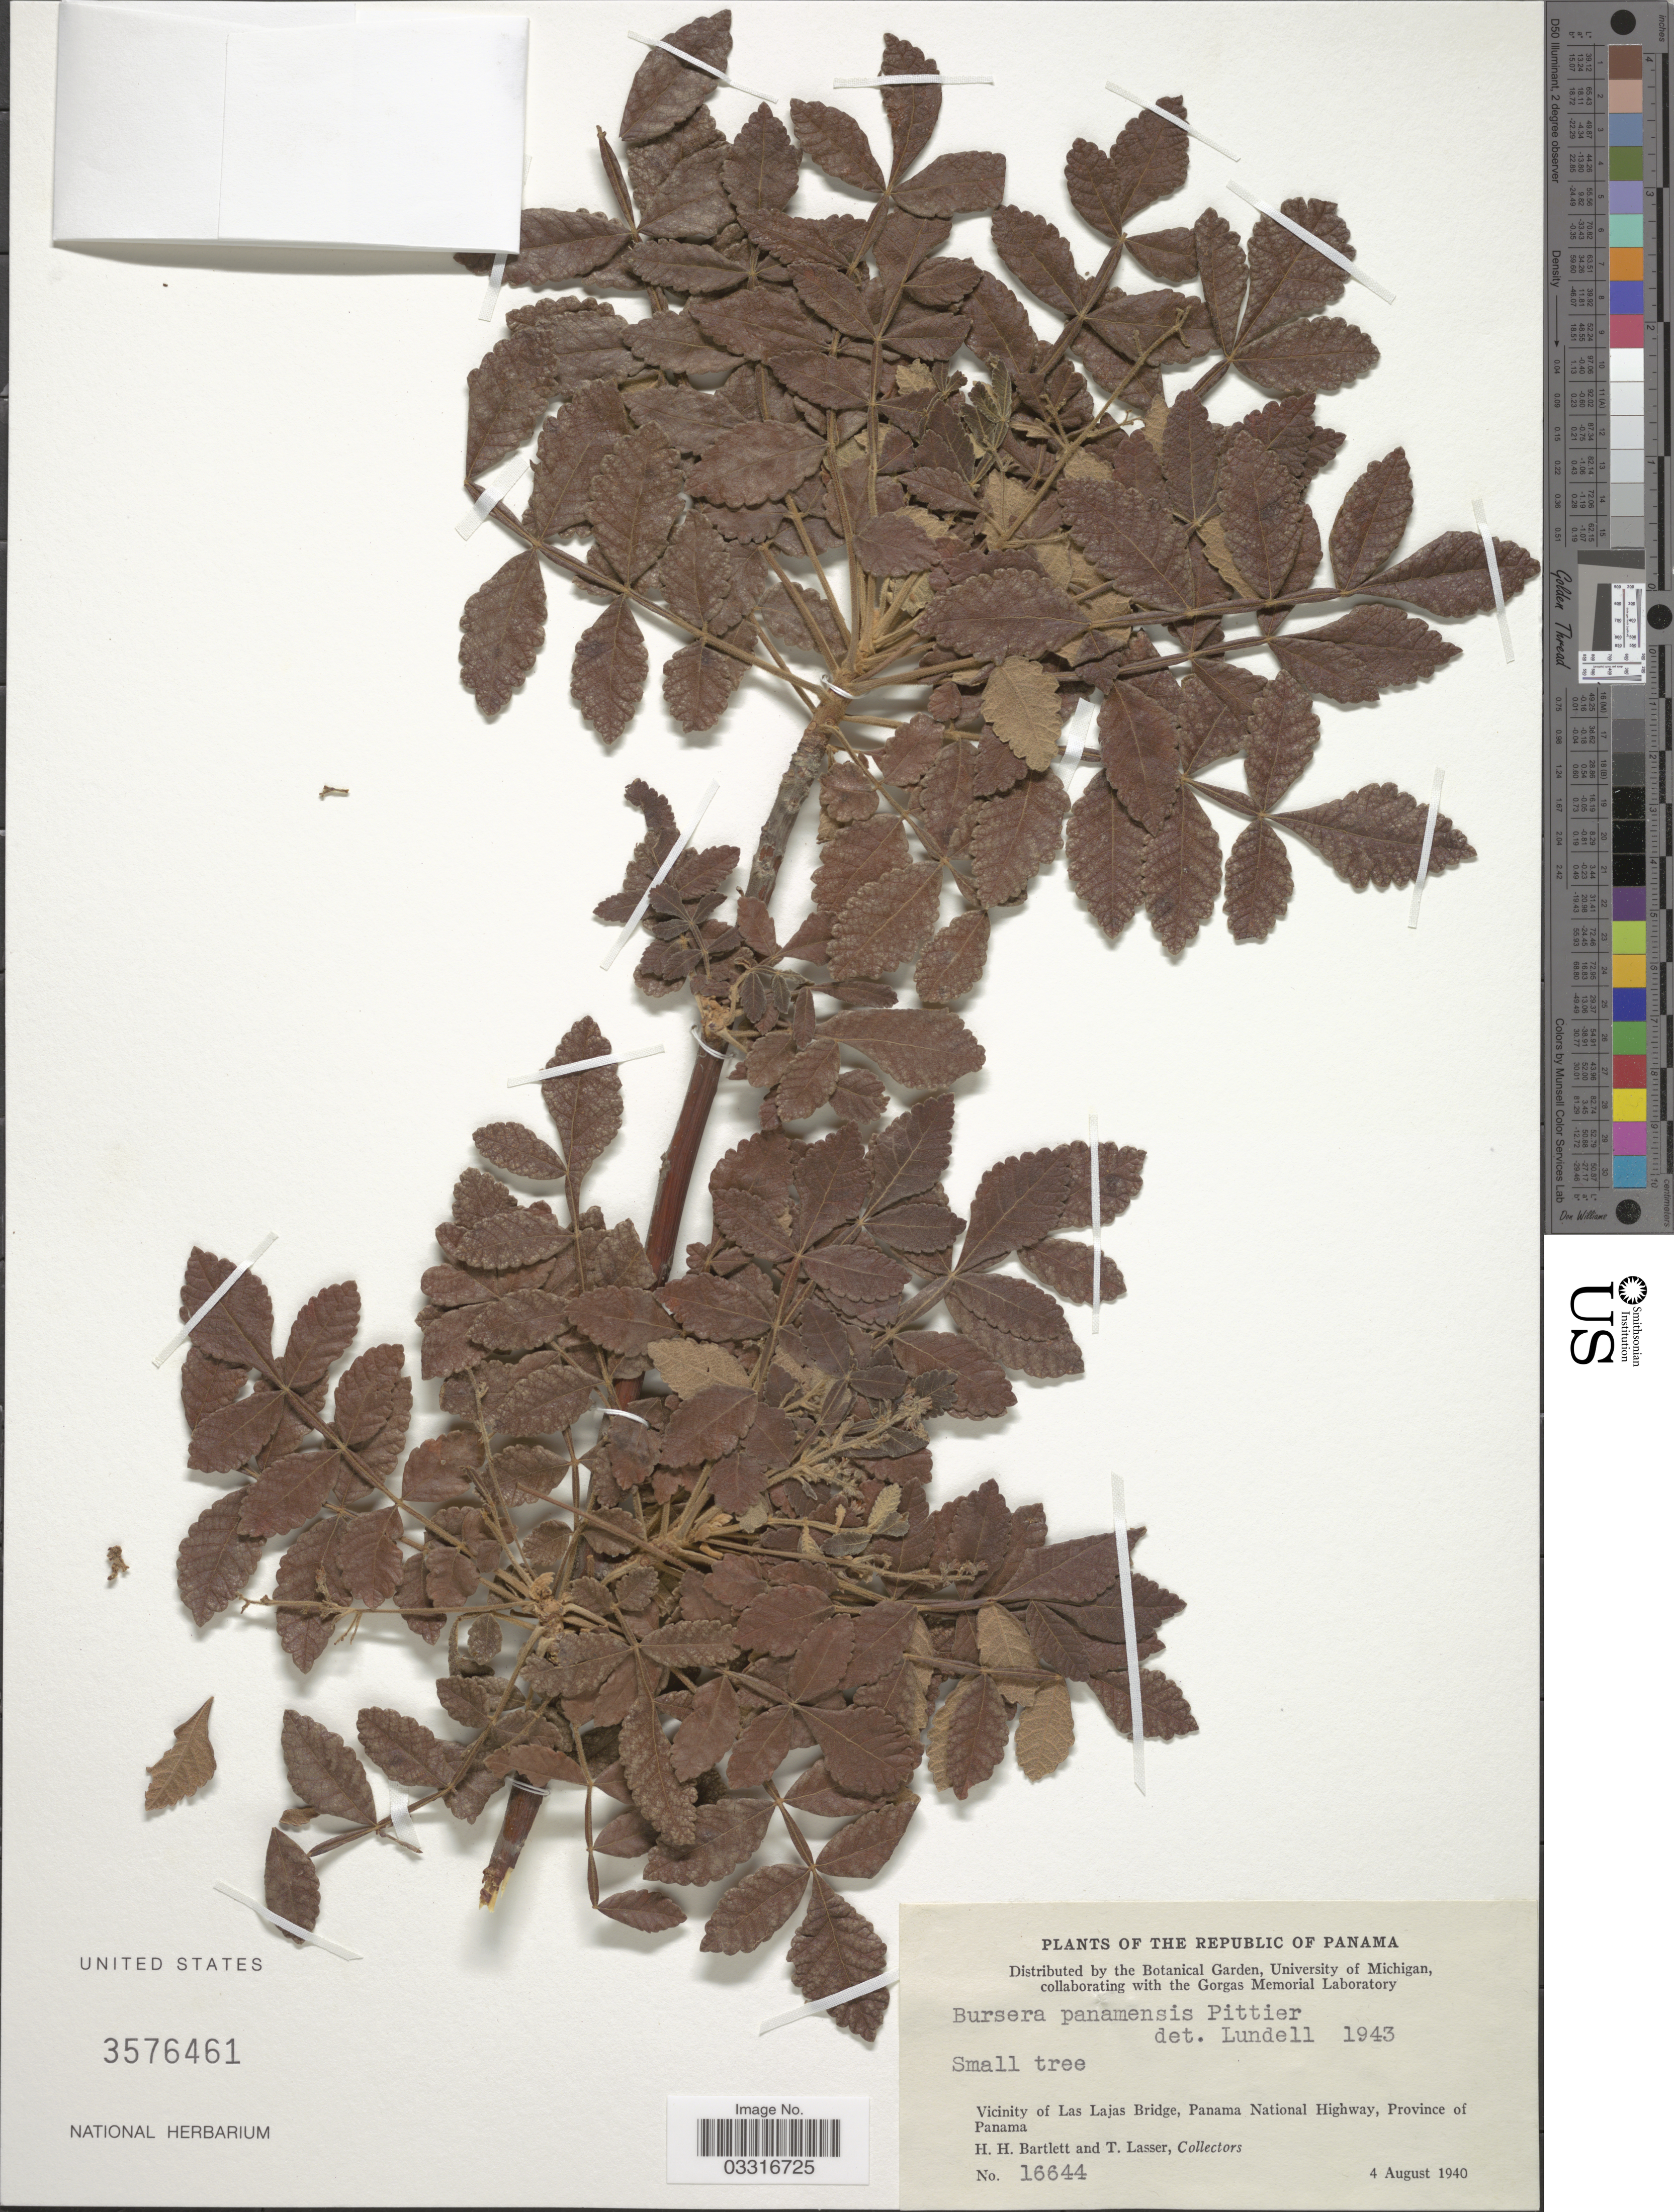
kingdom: Plantae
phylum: Tracheophyta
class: Magnoliopsida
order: Sapindales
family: Burseraceae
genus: Bursera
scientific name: Bursera panamensis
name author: Pittier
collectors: H. H. Bartlett & T. Lasser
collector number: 16644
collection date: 1940-08-04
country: Panama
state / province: Panamá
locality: Vicinity of Las Lajas Bridge, Panama National Highway.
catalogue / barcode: US 3576461